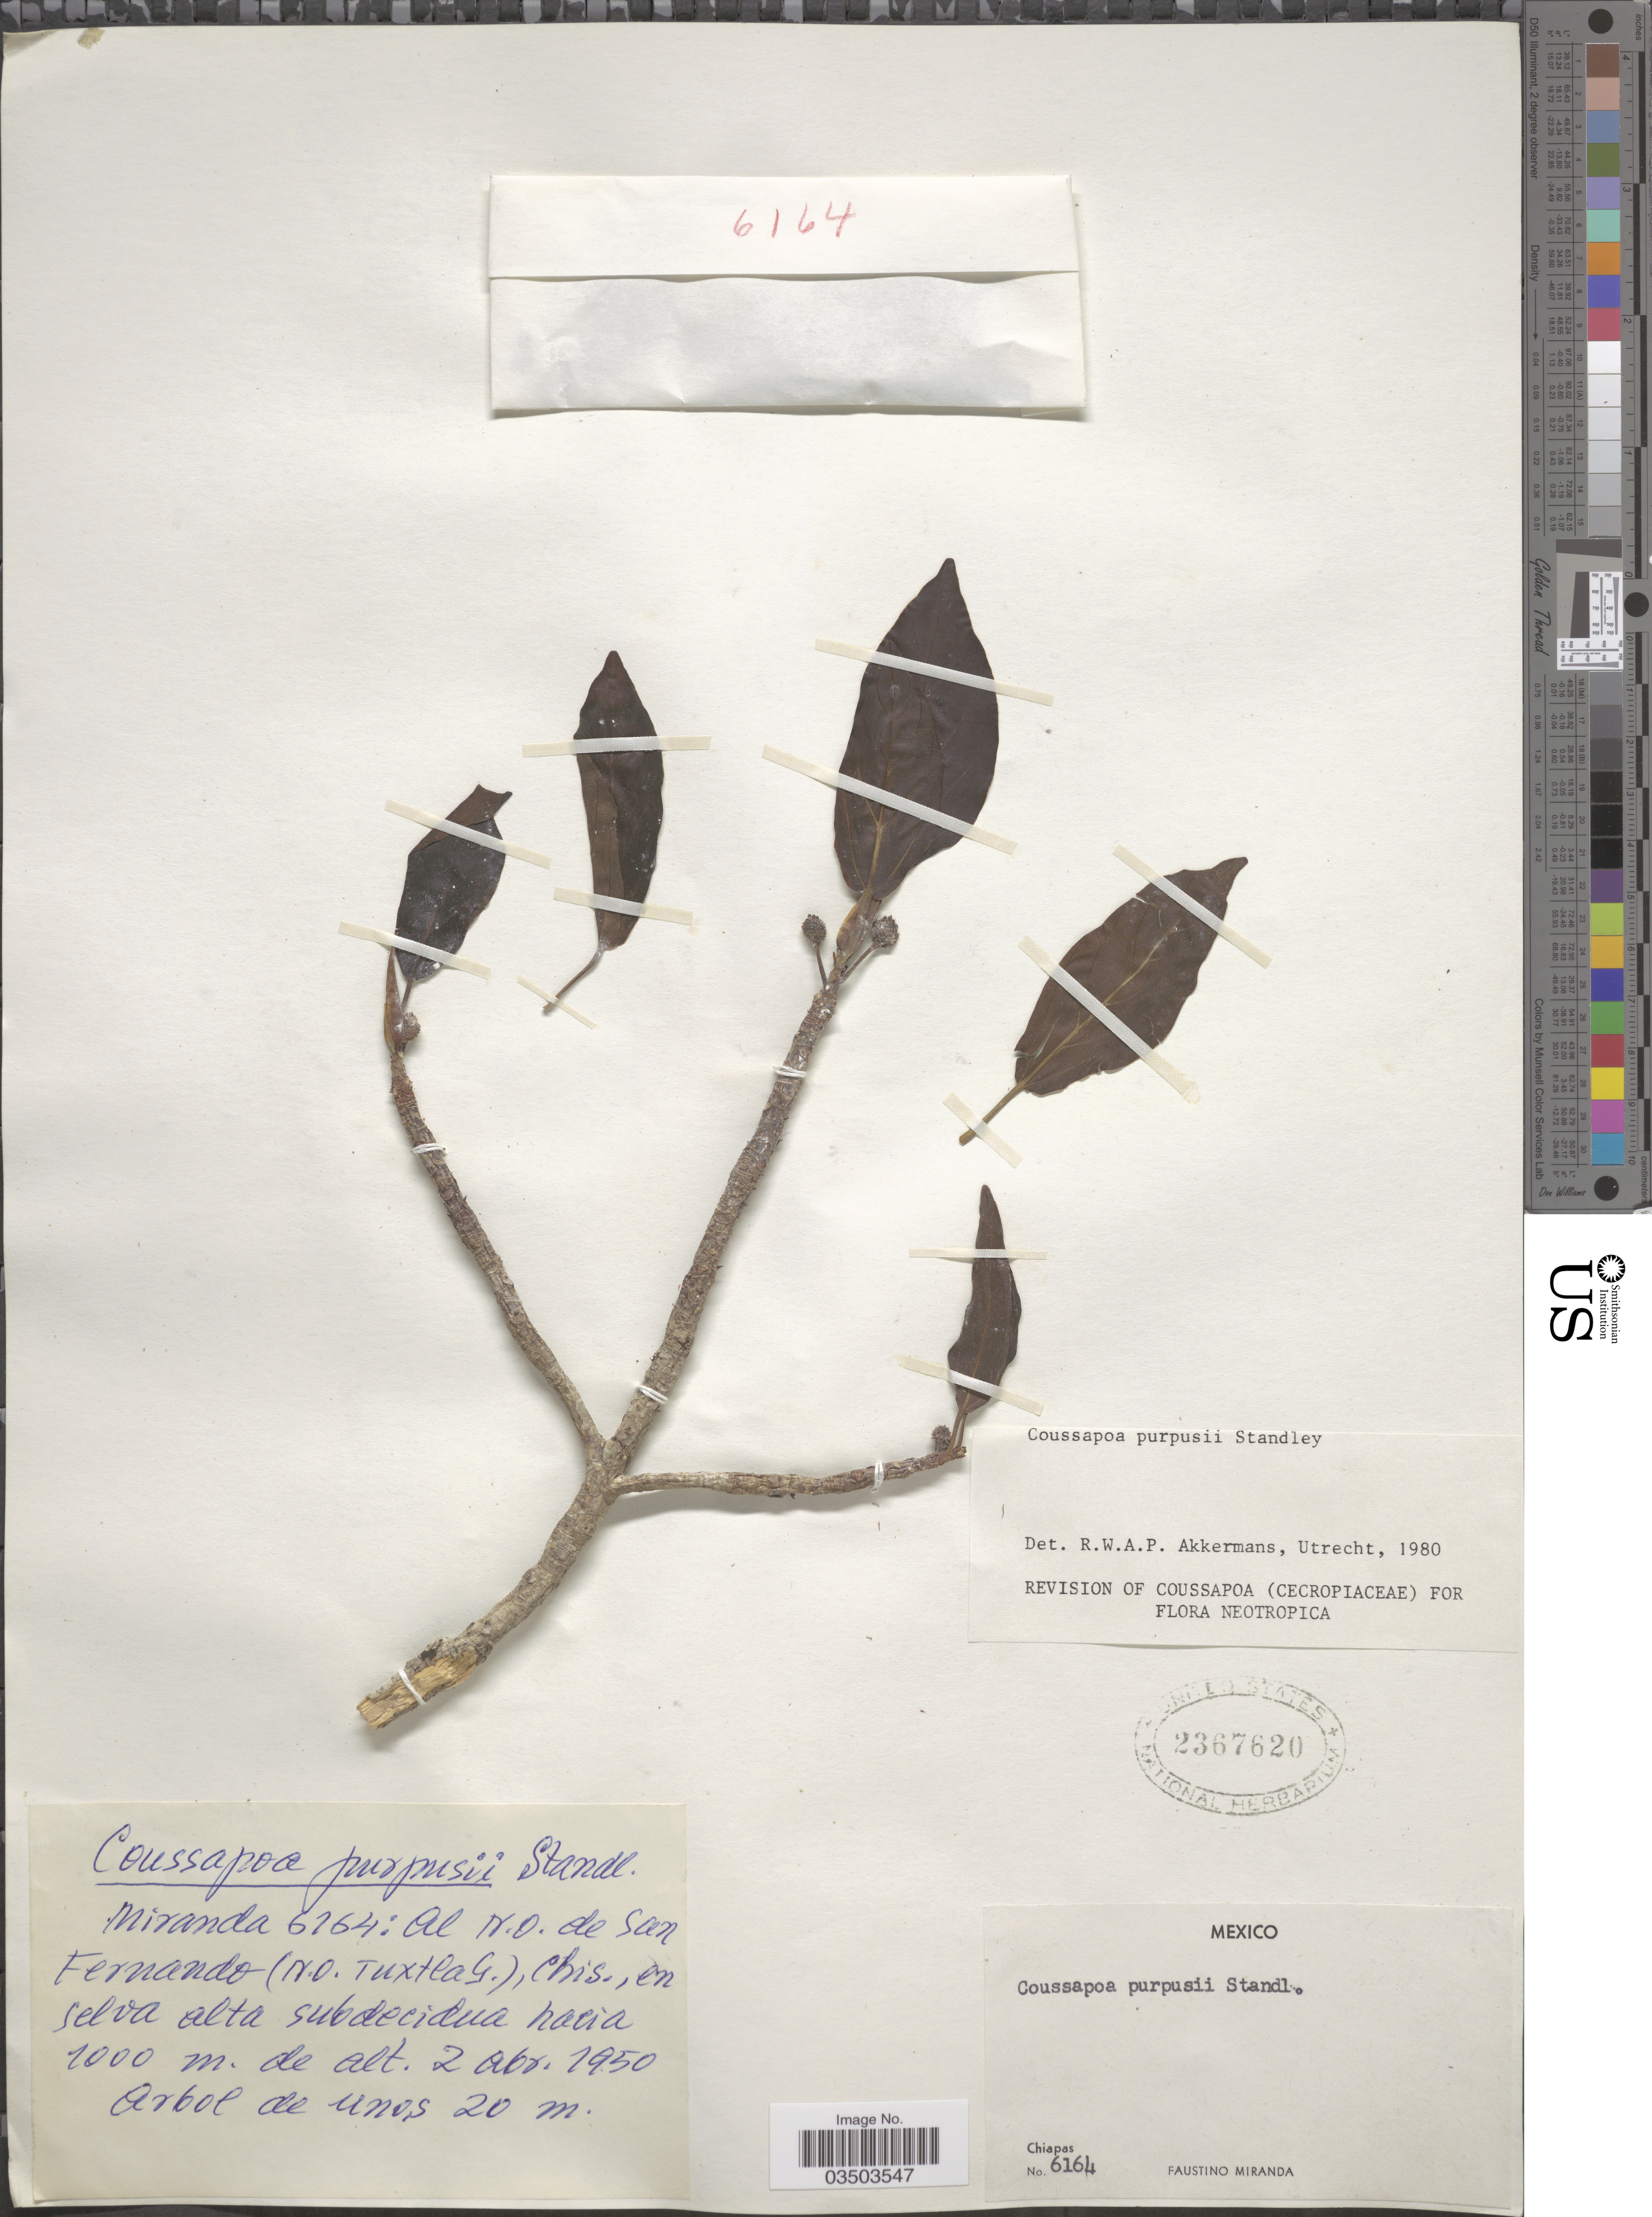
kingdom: Plantae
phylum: Tracheophyta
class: Magnoliopsida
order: Rosales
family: Urticaceae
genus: Coussapoa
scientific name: Coussapoa purpusii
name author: Standl.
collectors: F. Miranda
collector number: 6164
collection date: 1950-04-02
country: Mexico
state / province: Chiapas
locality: Al N. O. de San Fernando (N. O. Tuxtla G.).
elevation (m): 1000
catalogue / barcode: US 2367620